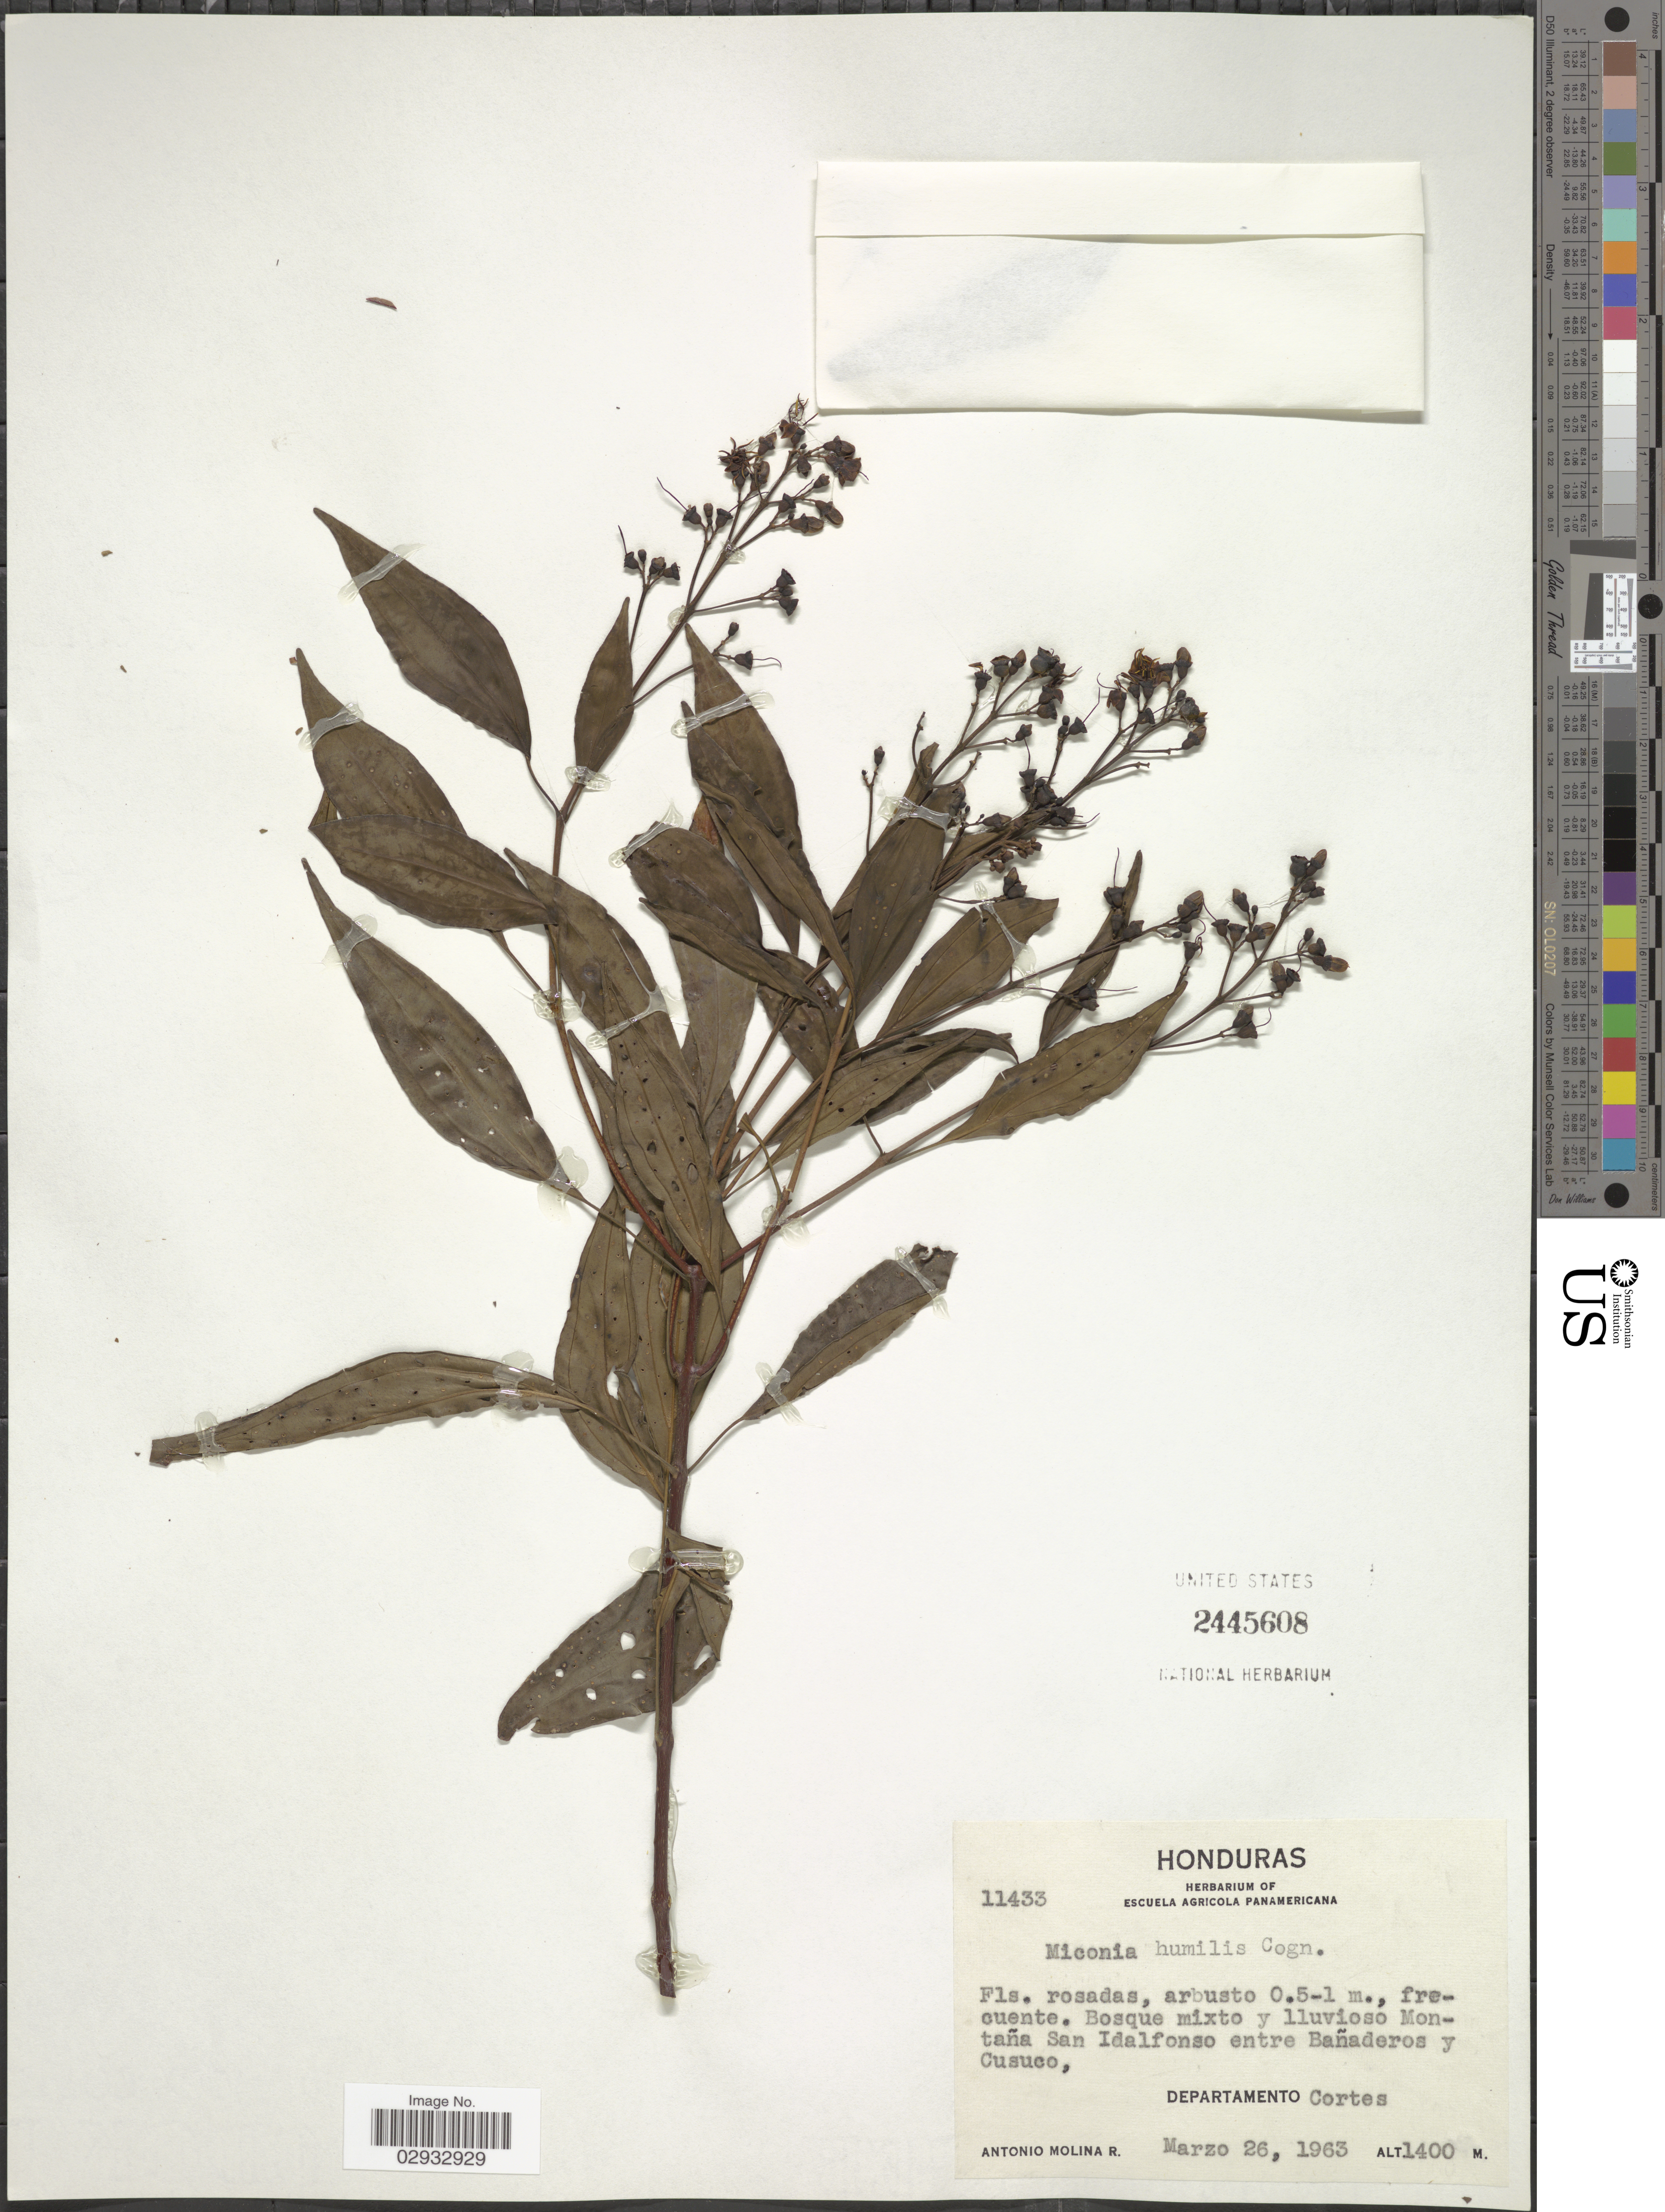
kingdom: Plantae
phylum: Tracheophyta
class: Magnoliopsida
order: Myrtales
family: Melastomataceae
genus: Miconia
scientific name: Miconia humilis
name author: Cogn.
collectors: A. Molina R.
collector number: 11433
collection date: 1963-03-26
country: Honduras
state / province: Cortés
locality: Montaña San Idalfonso entre Bañaderos y Cusuco, Departamento Cortes.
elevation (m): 1400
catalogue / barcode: US 2445608